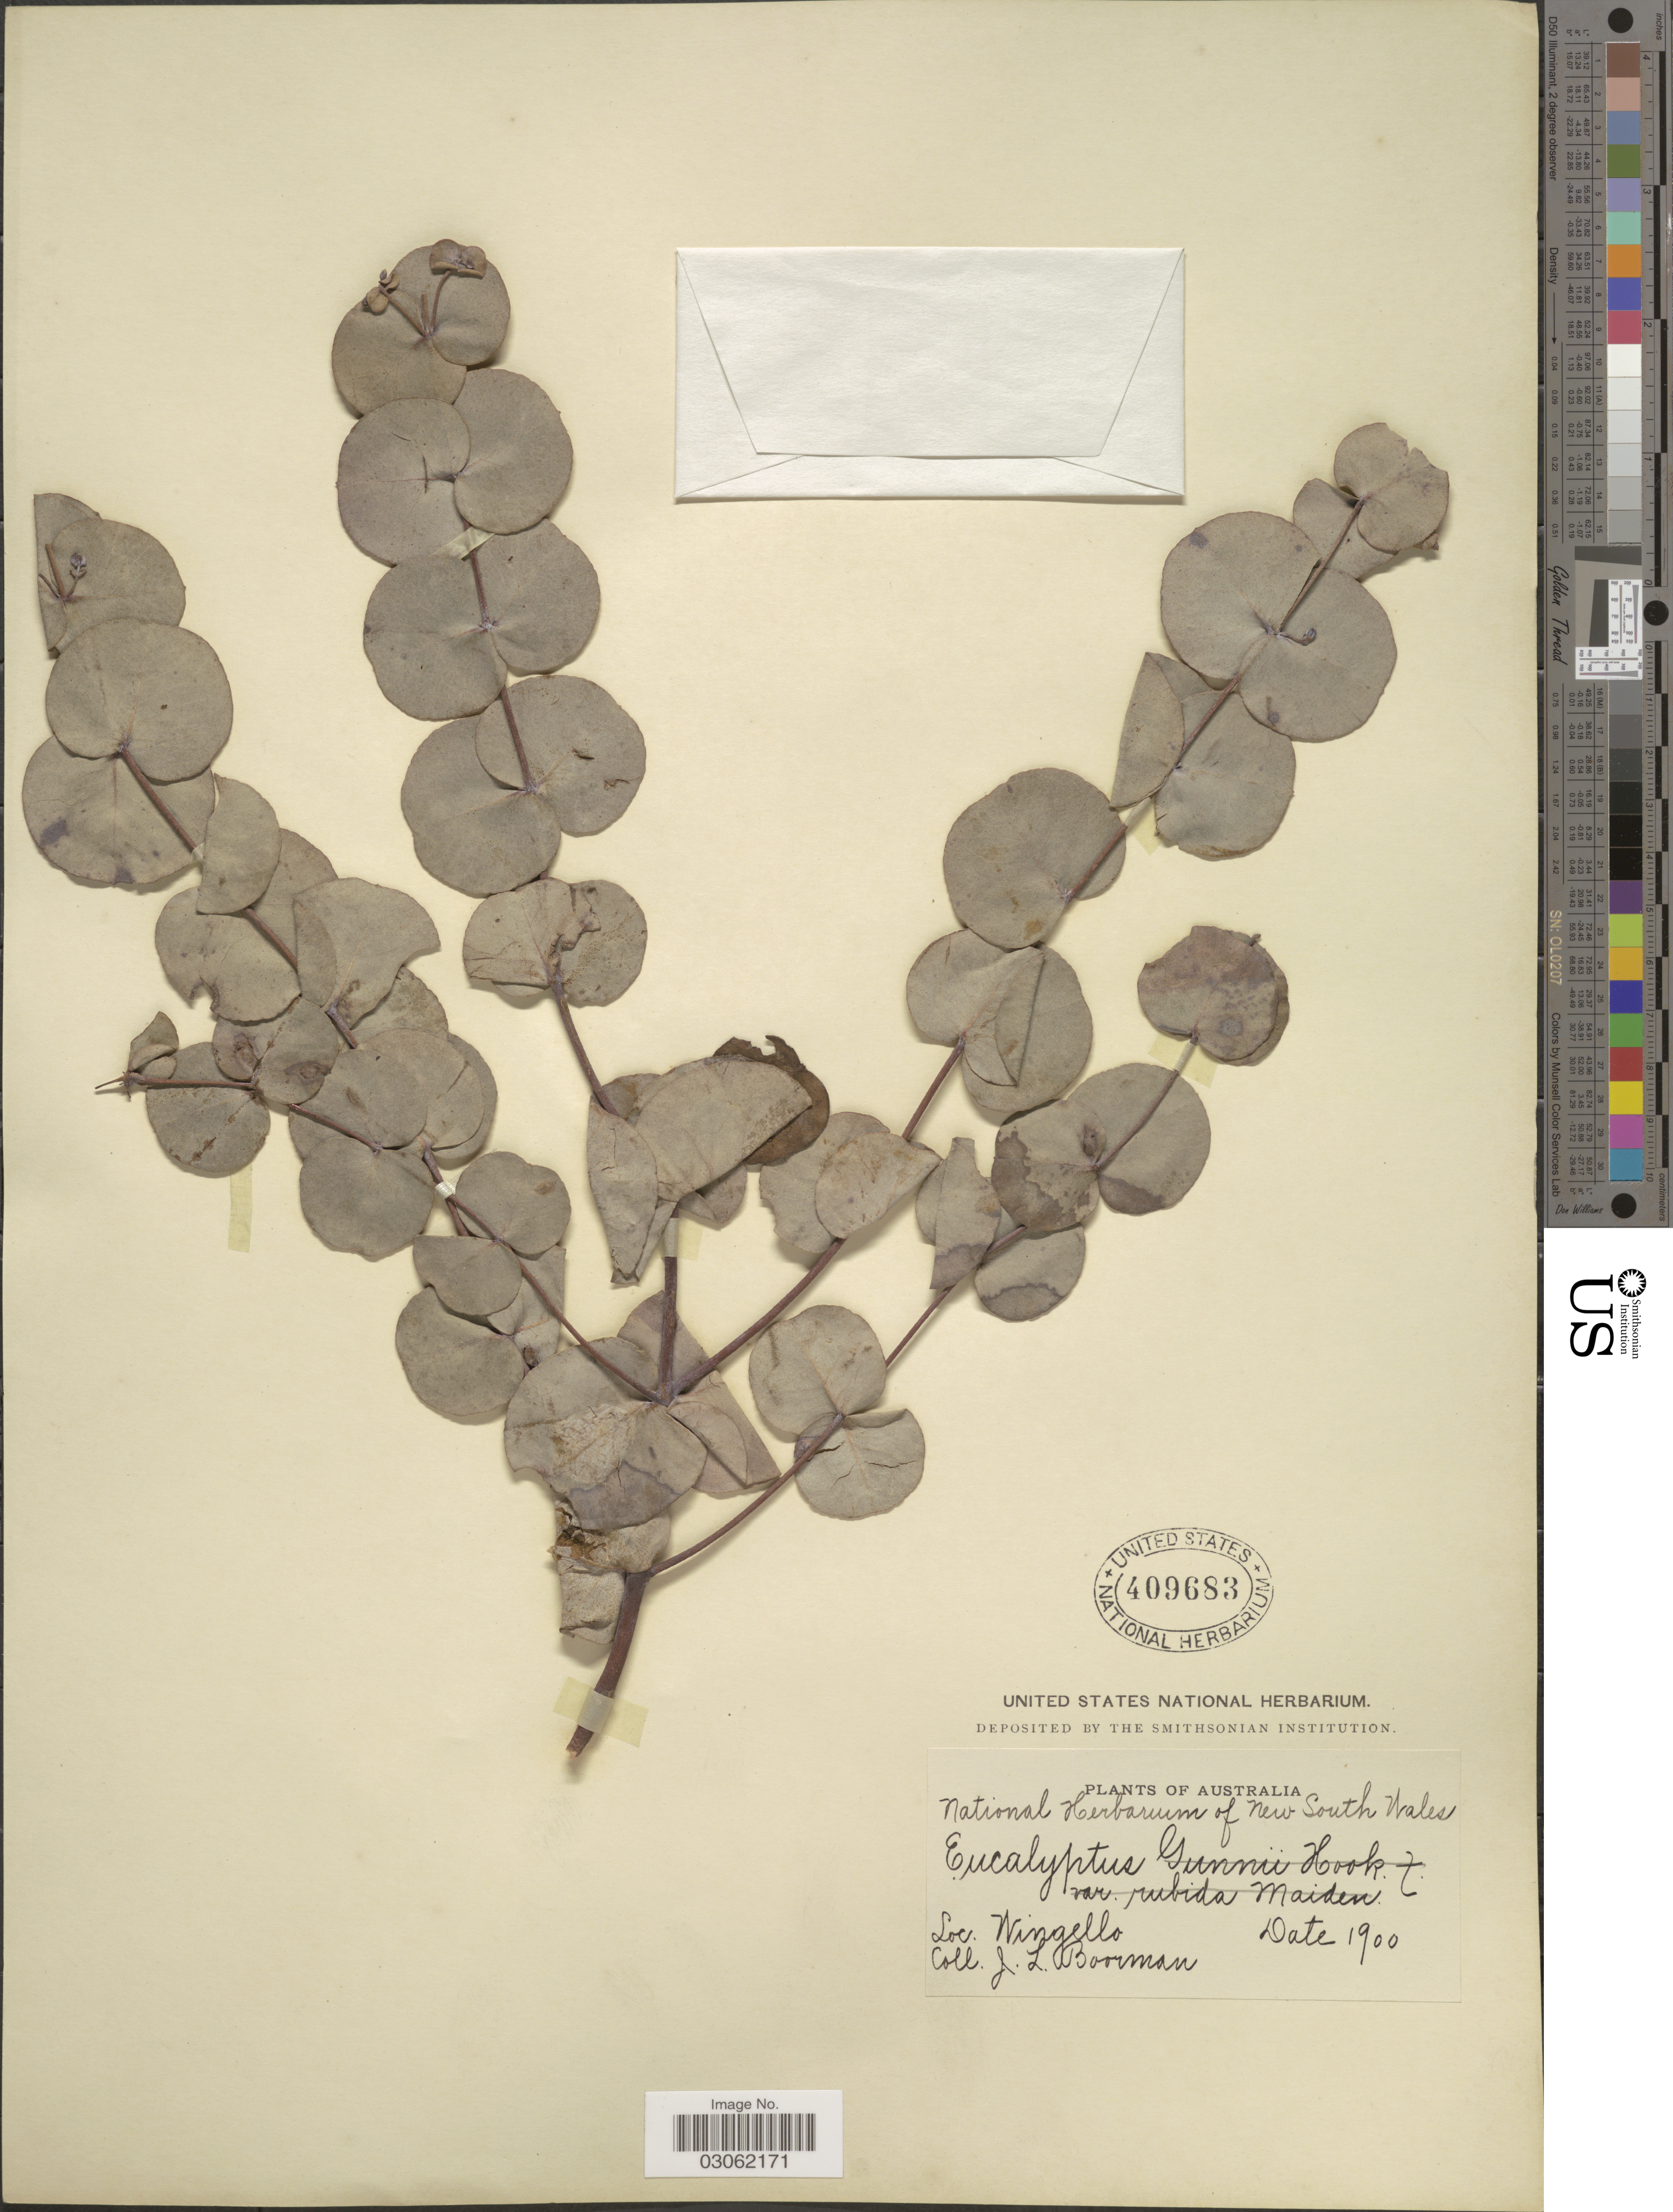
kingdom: Plantae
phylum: Tracheophyta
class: Magnoliopsida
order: Myrtales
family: Myrtaceae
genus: Eucalyptus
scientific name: Eucalyptus sp.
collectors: J. Boorman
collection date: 1900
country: Australia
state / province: New South Wales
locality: Wingello.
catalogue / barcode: US 409683